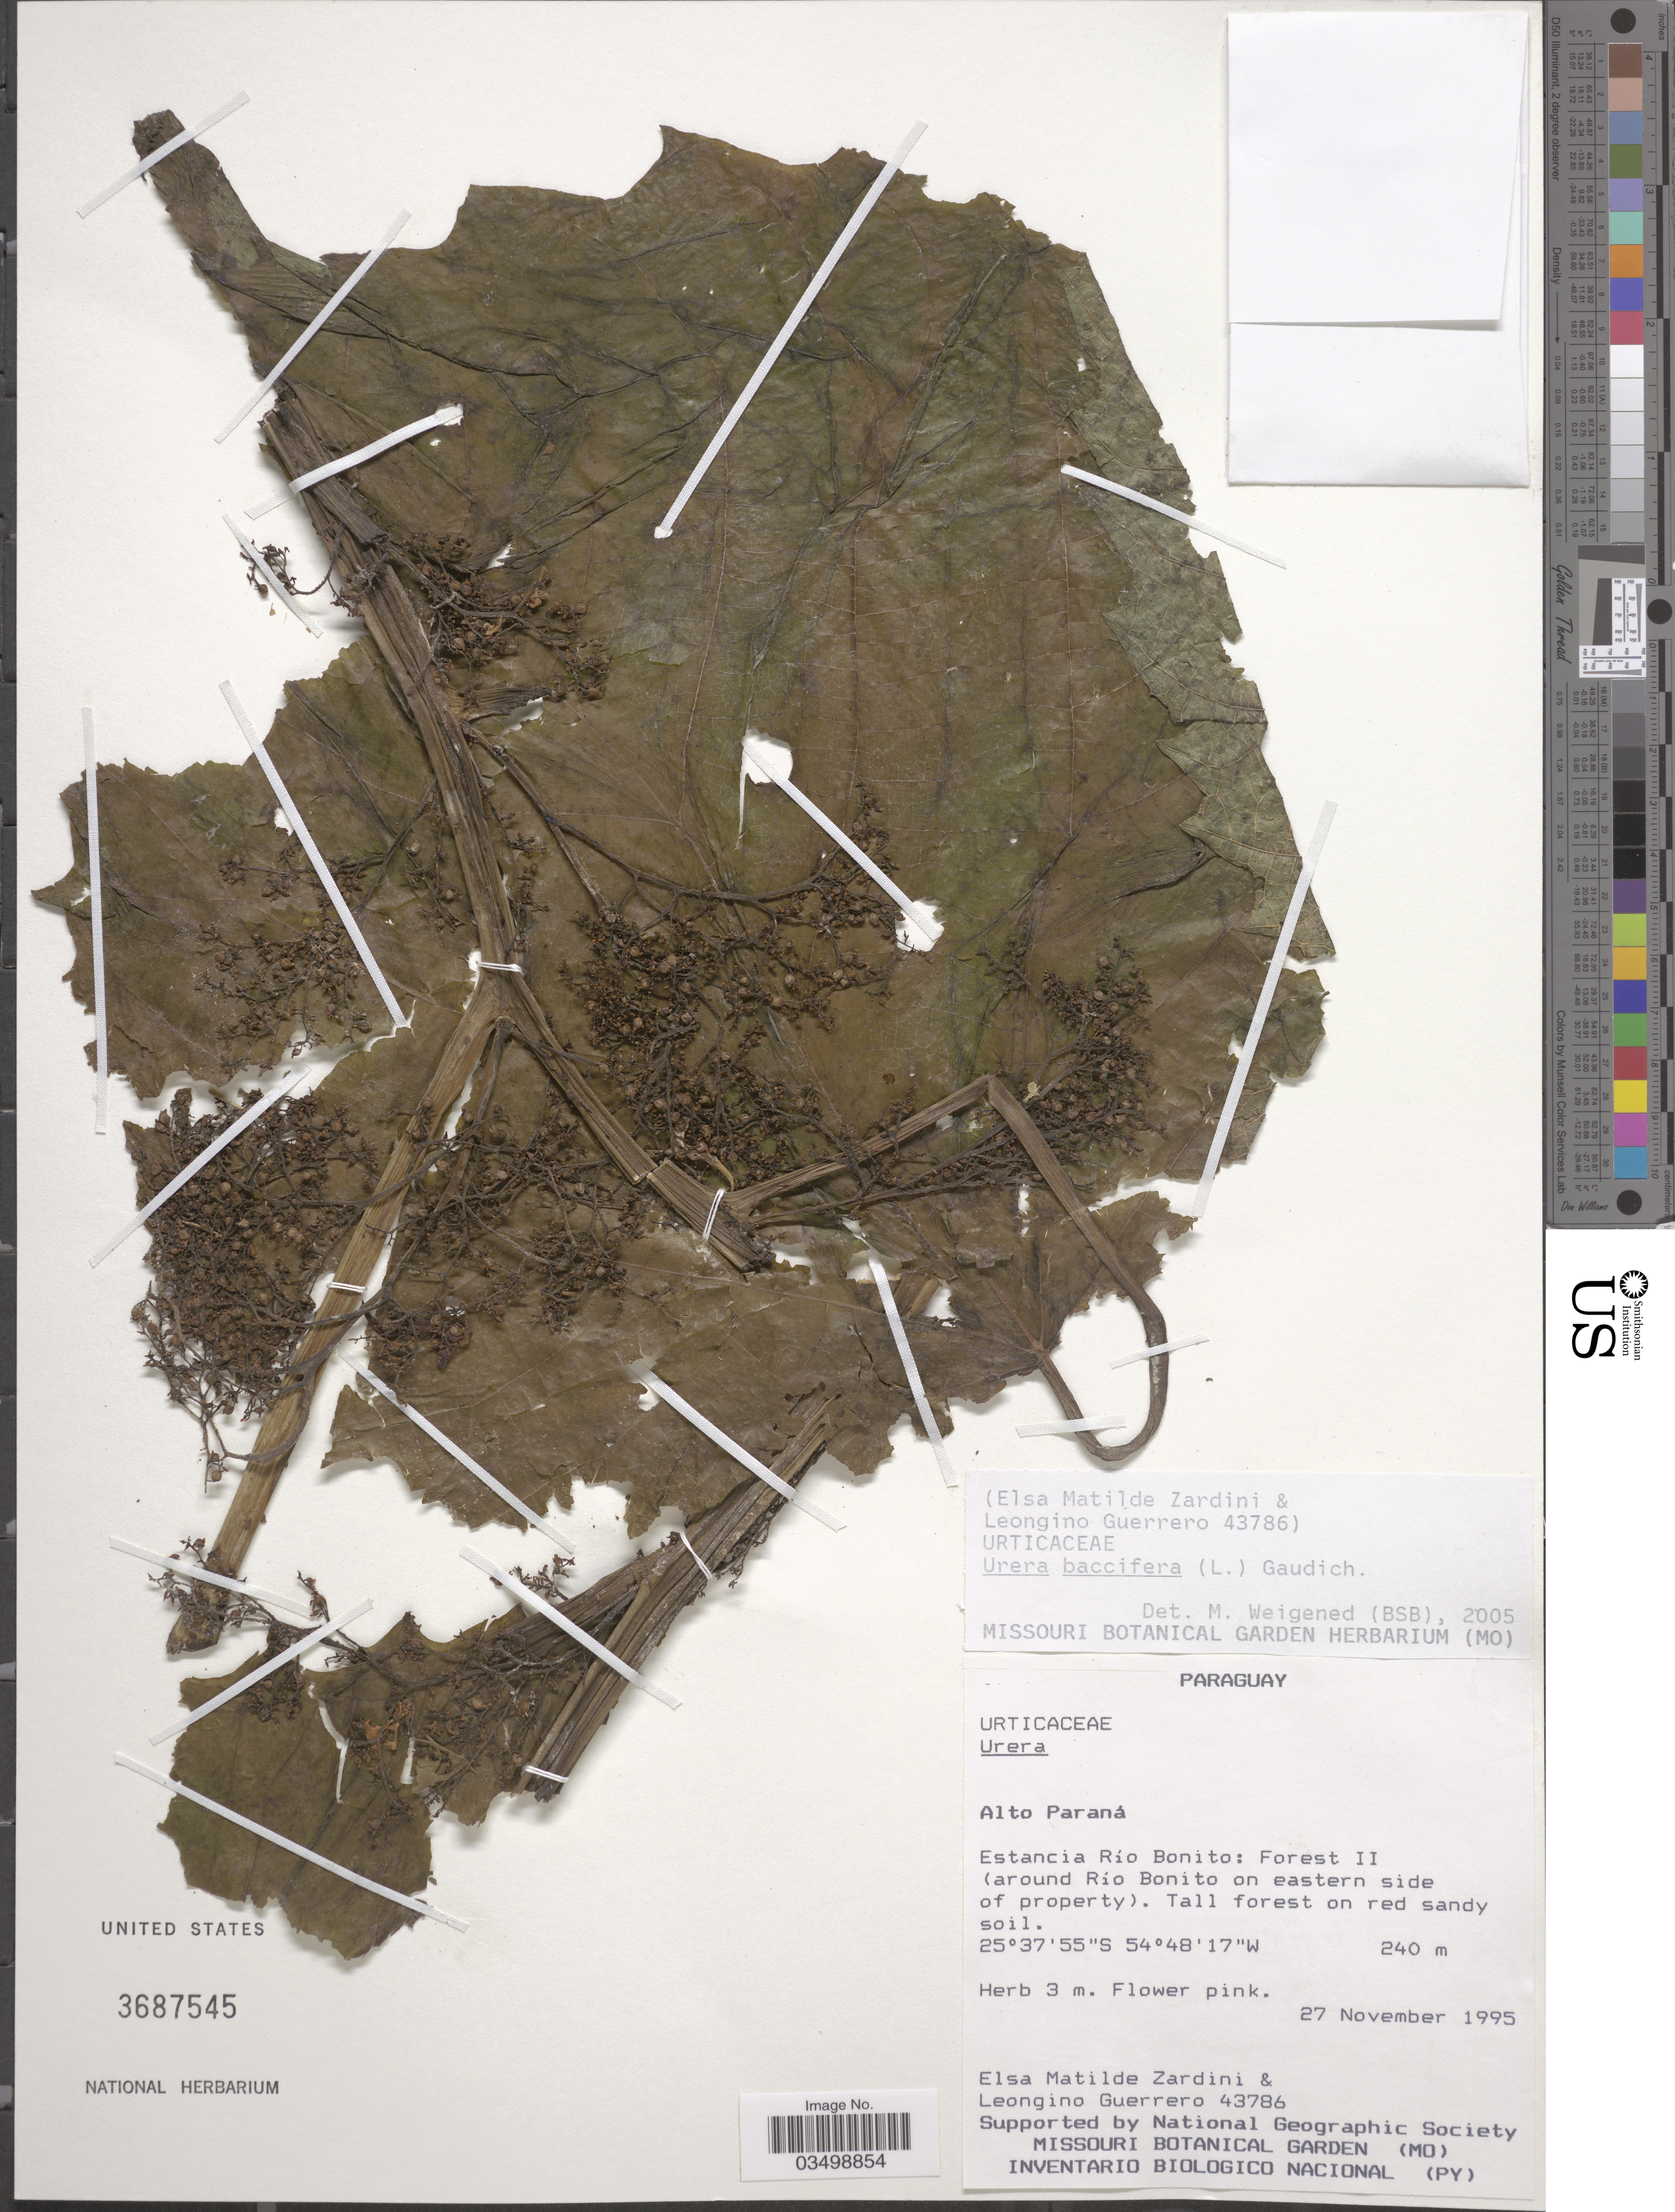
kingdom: Plantae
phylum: Tracheophyta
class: Magnoliopsida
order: Rosales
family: Urticaceae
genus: Urera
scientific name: Urera baccifera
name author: (L.) Gaudich. ex Wedd.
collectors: E. M. Zardini & L. Guerrero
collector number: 43786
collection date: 1995-11-27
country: Paraguay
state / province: Alto Parana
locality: Estancia Río Bonito: Forest II (around Río Bonito on eastern side of property).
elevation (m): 240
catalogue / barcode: US 3687545